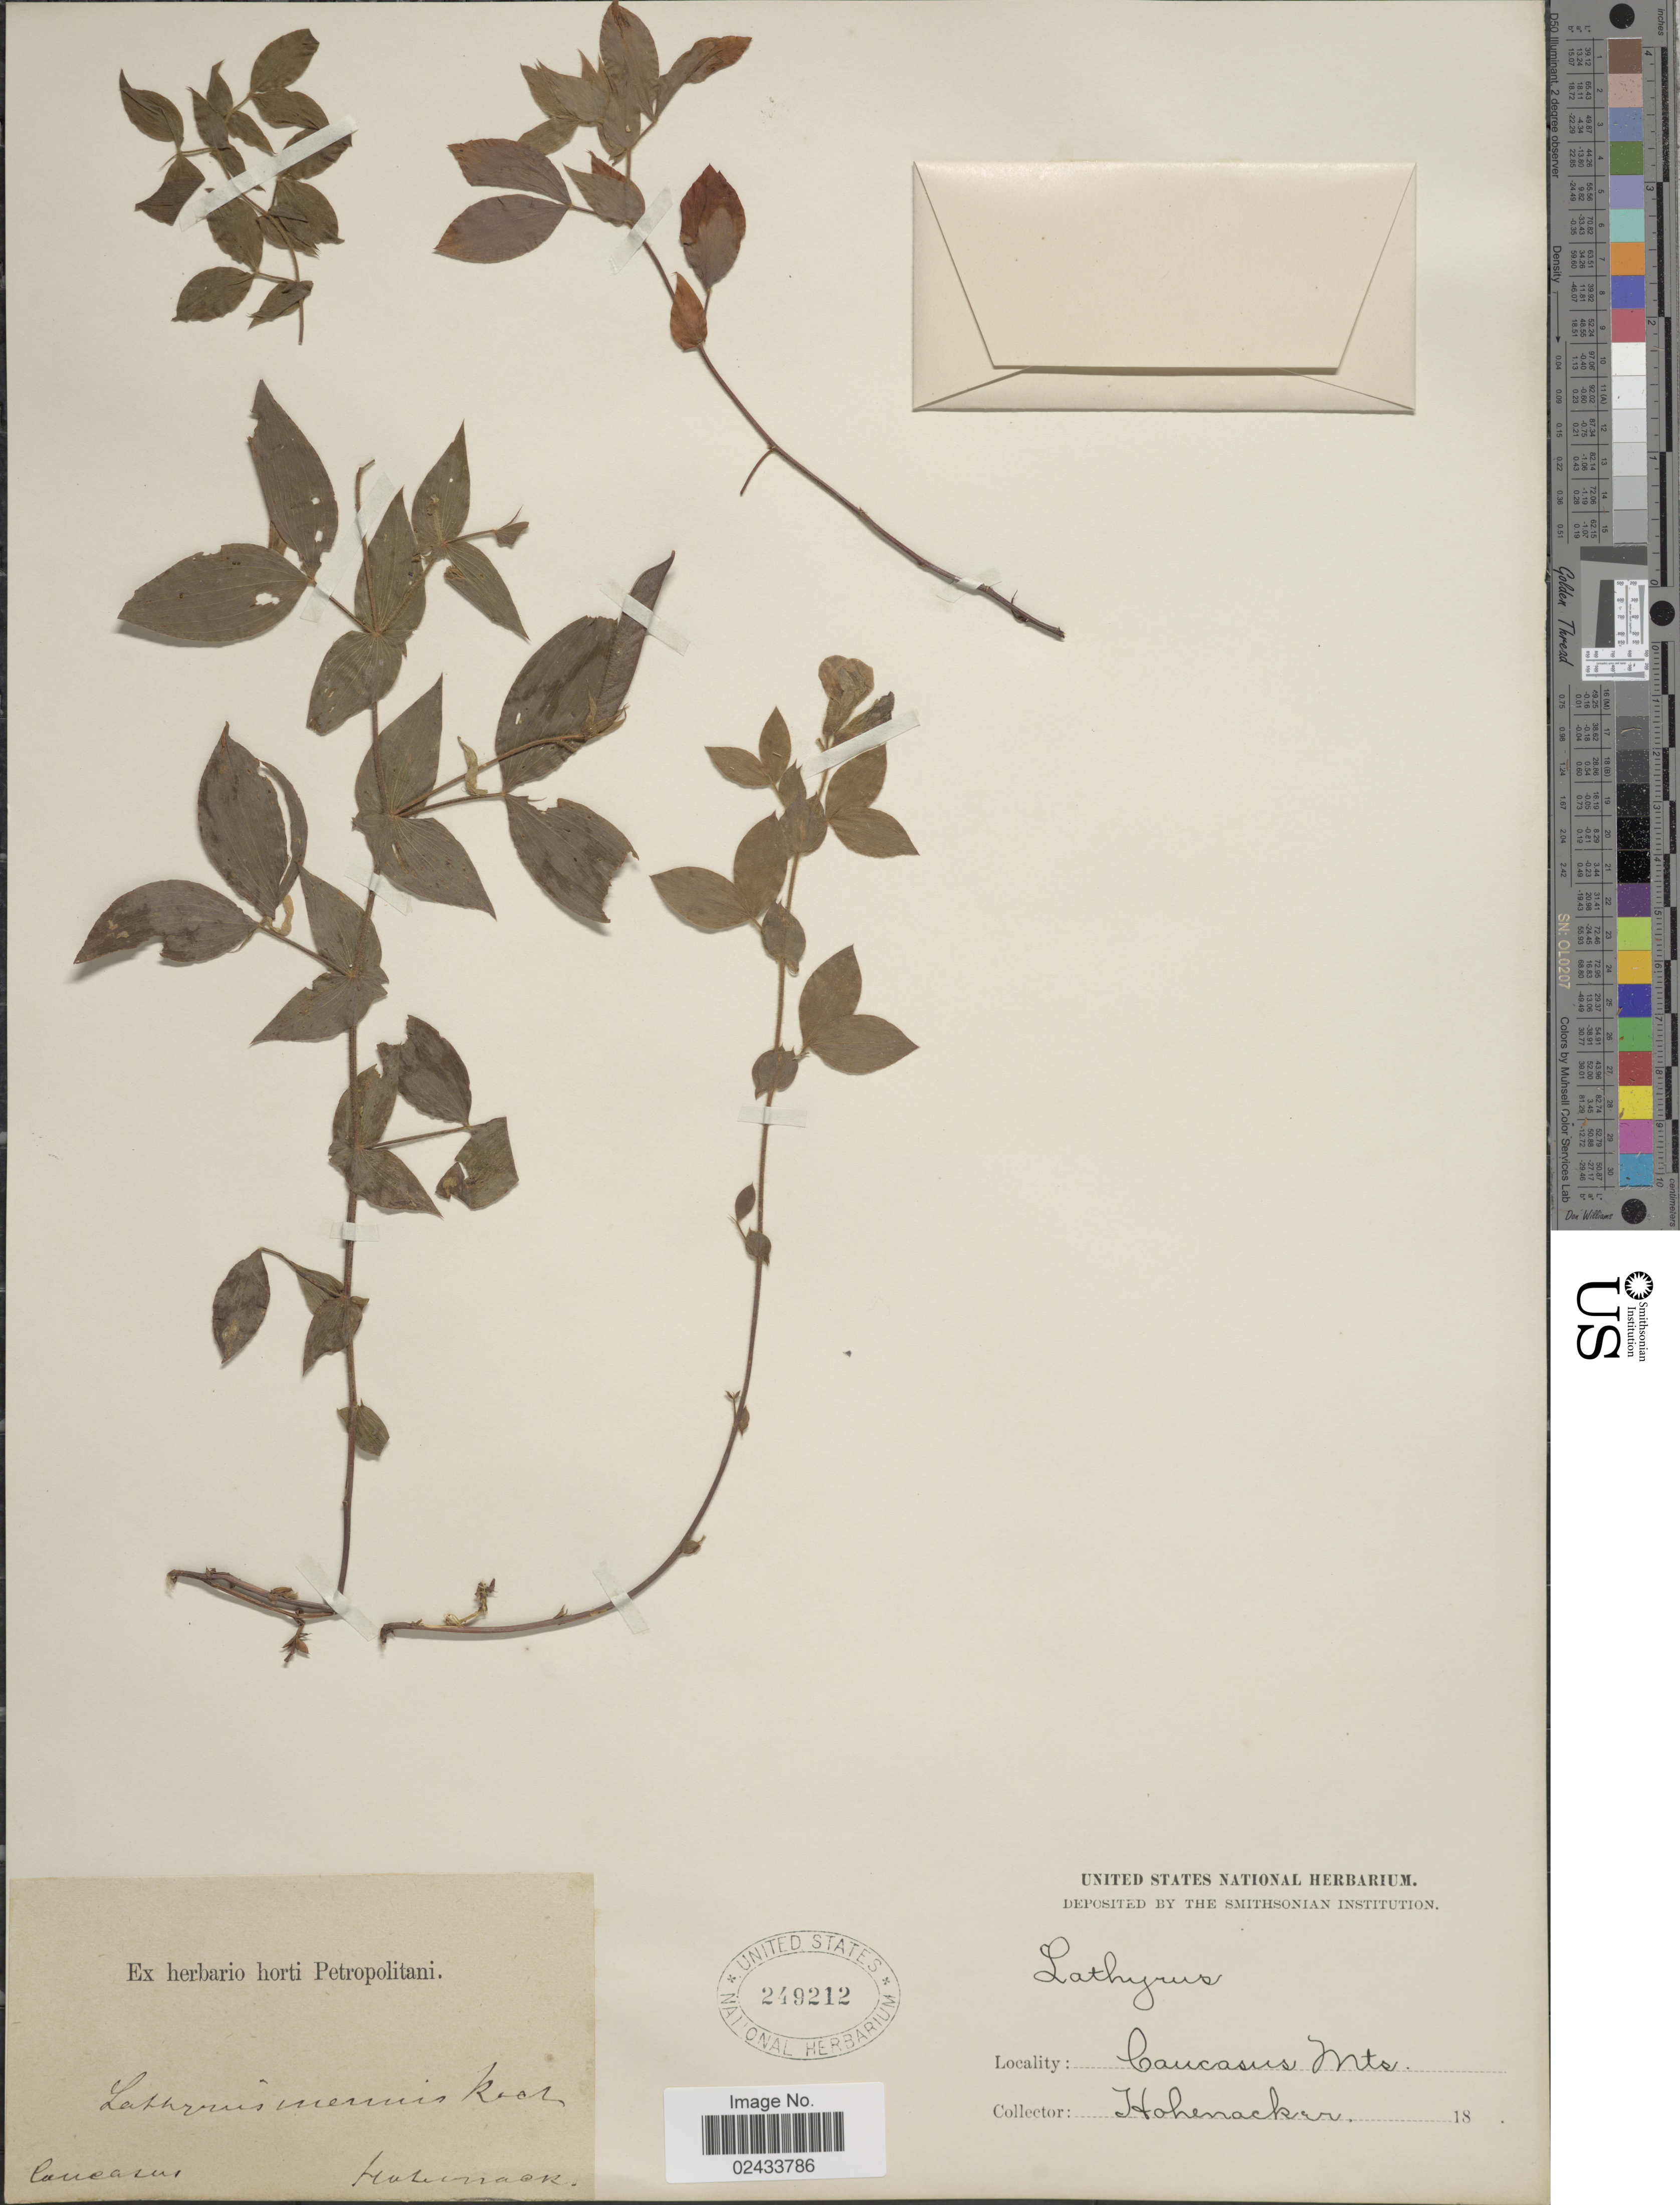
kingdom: Plantae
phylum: Tracheophyta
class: Magnoliopsida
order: Fabales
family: Fabaceae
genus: Lathyrus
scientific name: Lathyrus sp.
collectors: Hohenacker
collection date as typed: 18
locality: Caucasus Mts.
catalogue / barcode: US 249212